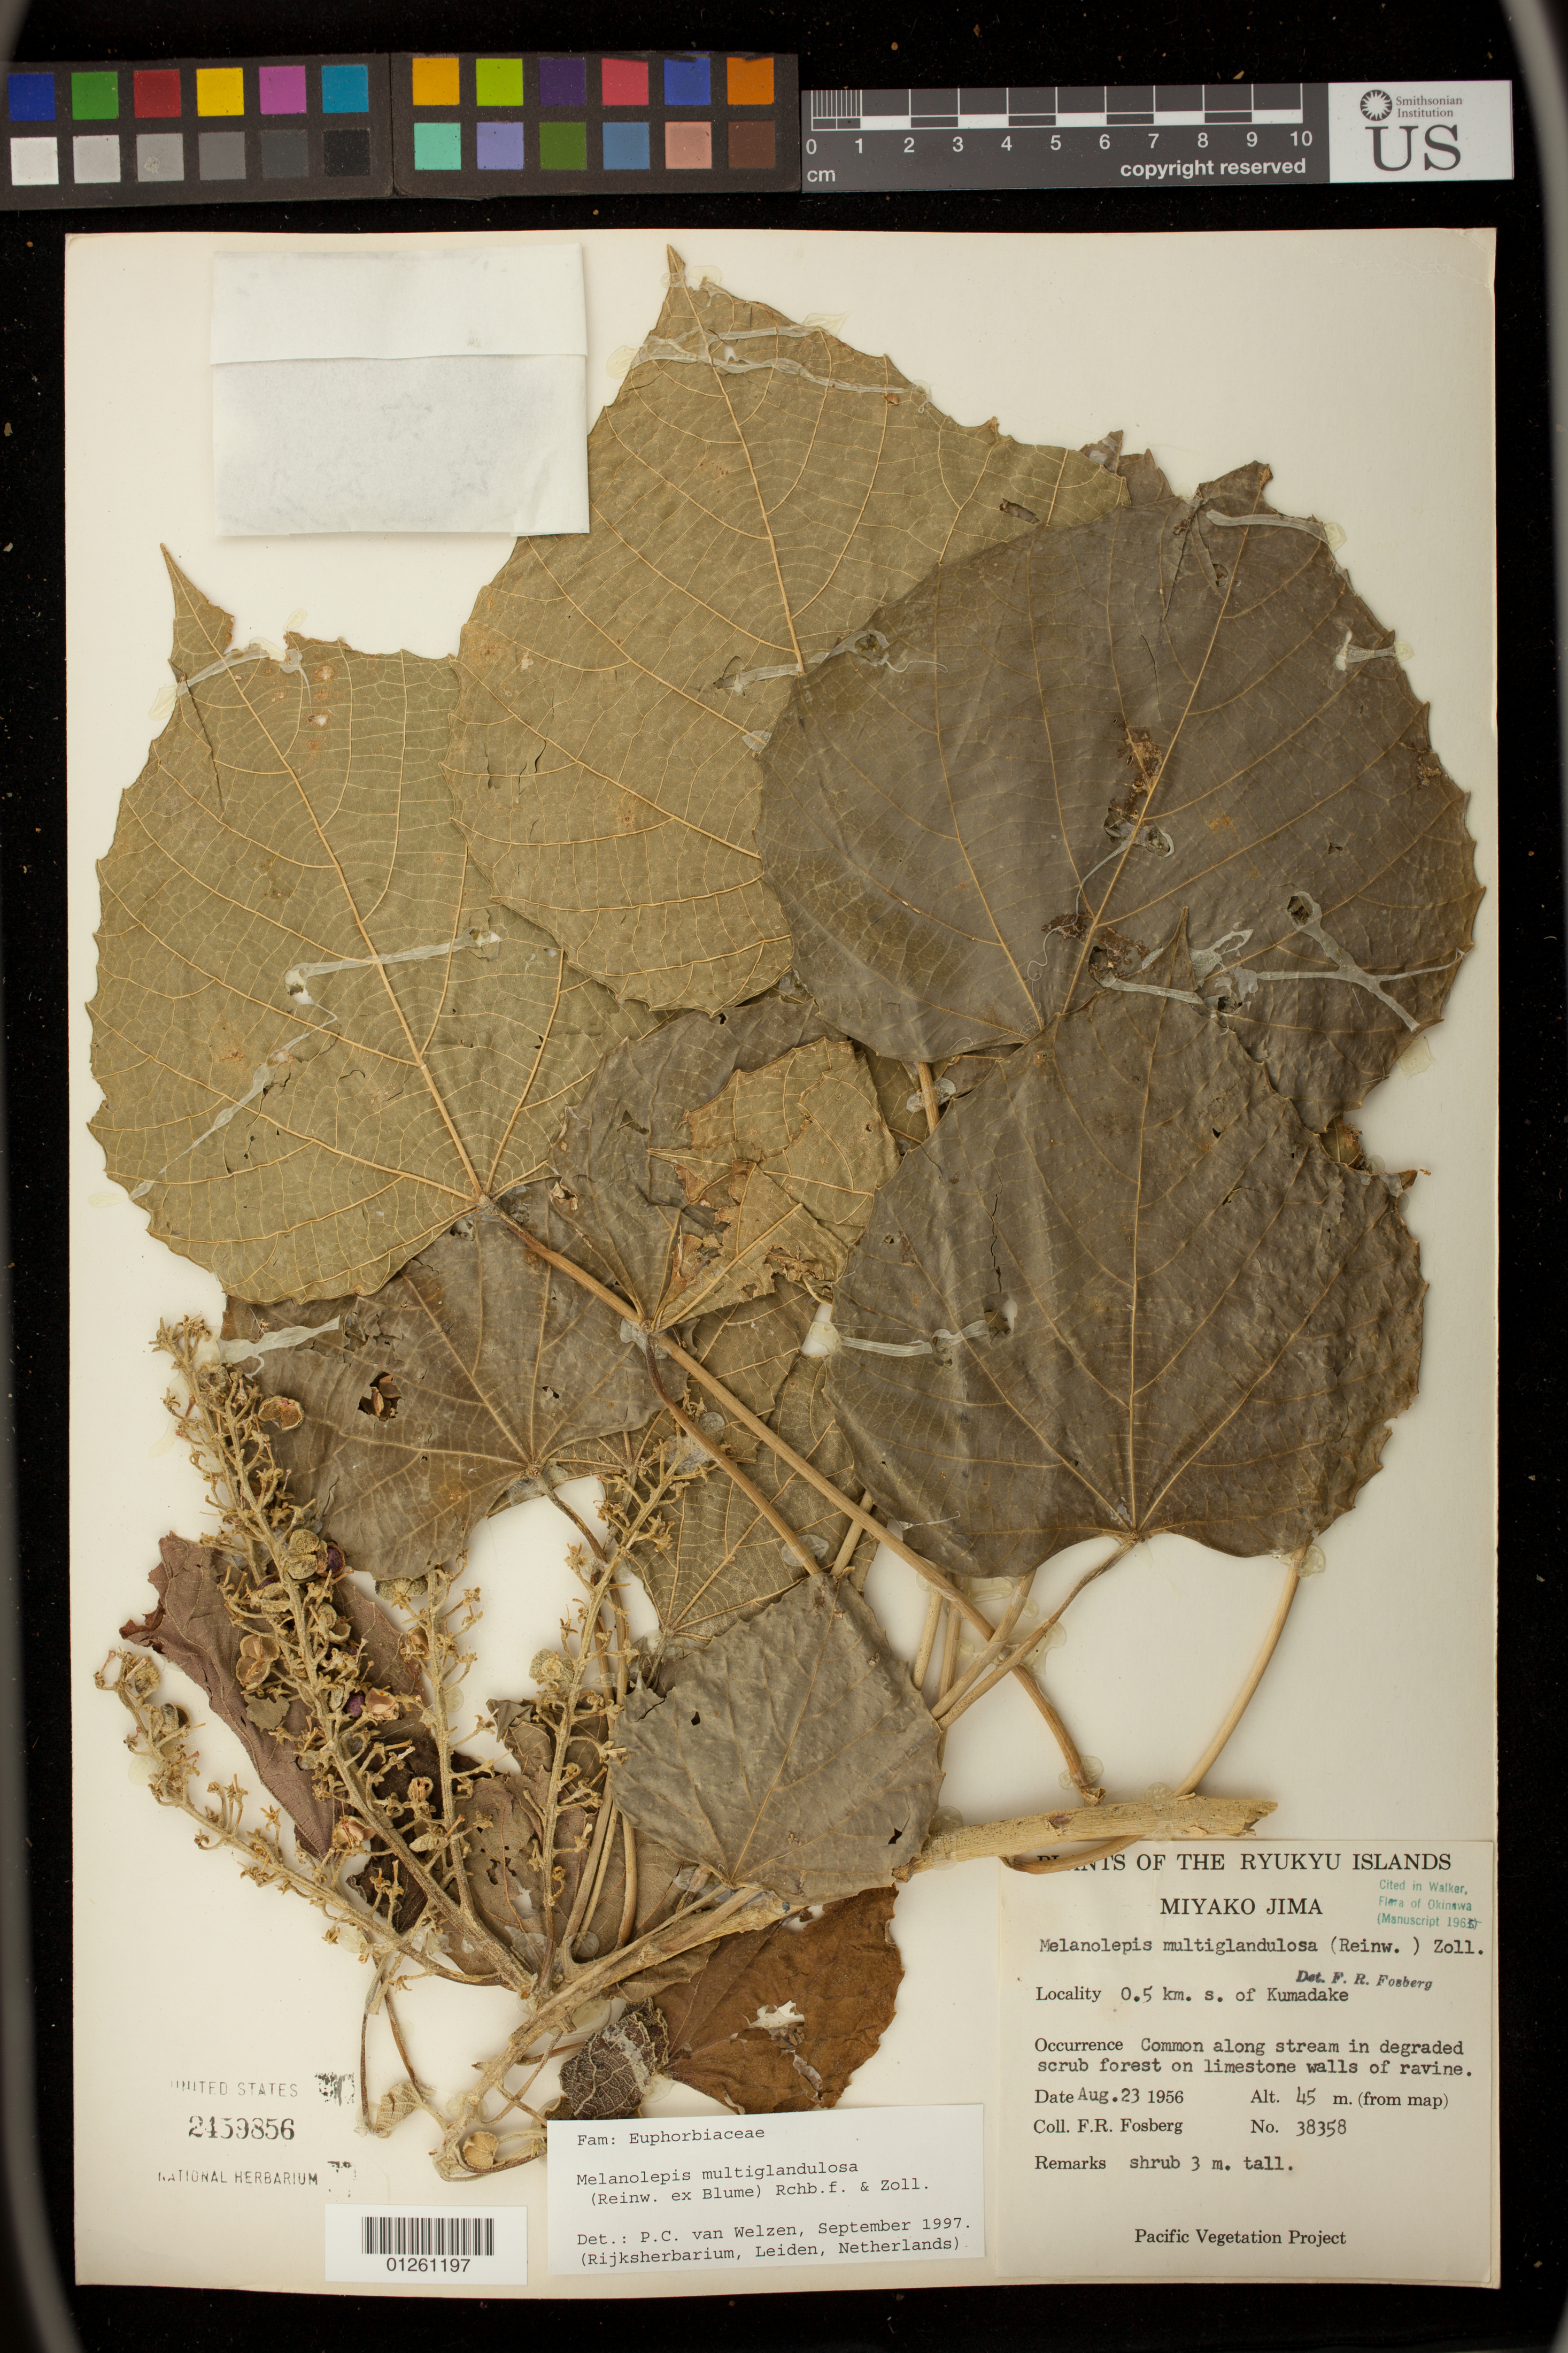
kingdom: Plantae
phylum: Tracheophyta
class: Magnoliopsida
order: Malpighiales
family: Euphorbiaceae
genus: Melanolepis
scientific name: Melanolepis multiglandulosa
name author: (Reinw. ex Blume) Rchb. f. & Zoll.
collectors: F. R. Fosberg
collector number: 38358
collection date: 1956-08-23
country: Japan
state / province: Okinawa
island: Miyako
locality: Ryukyu Islands. Miyako Jima: 0.5 km. s. of Kumadake.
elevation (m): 45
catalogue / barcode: US 2459856